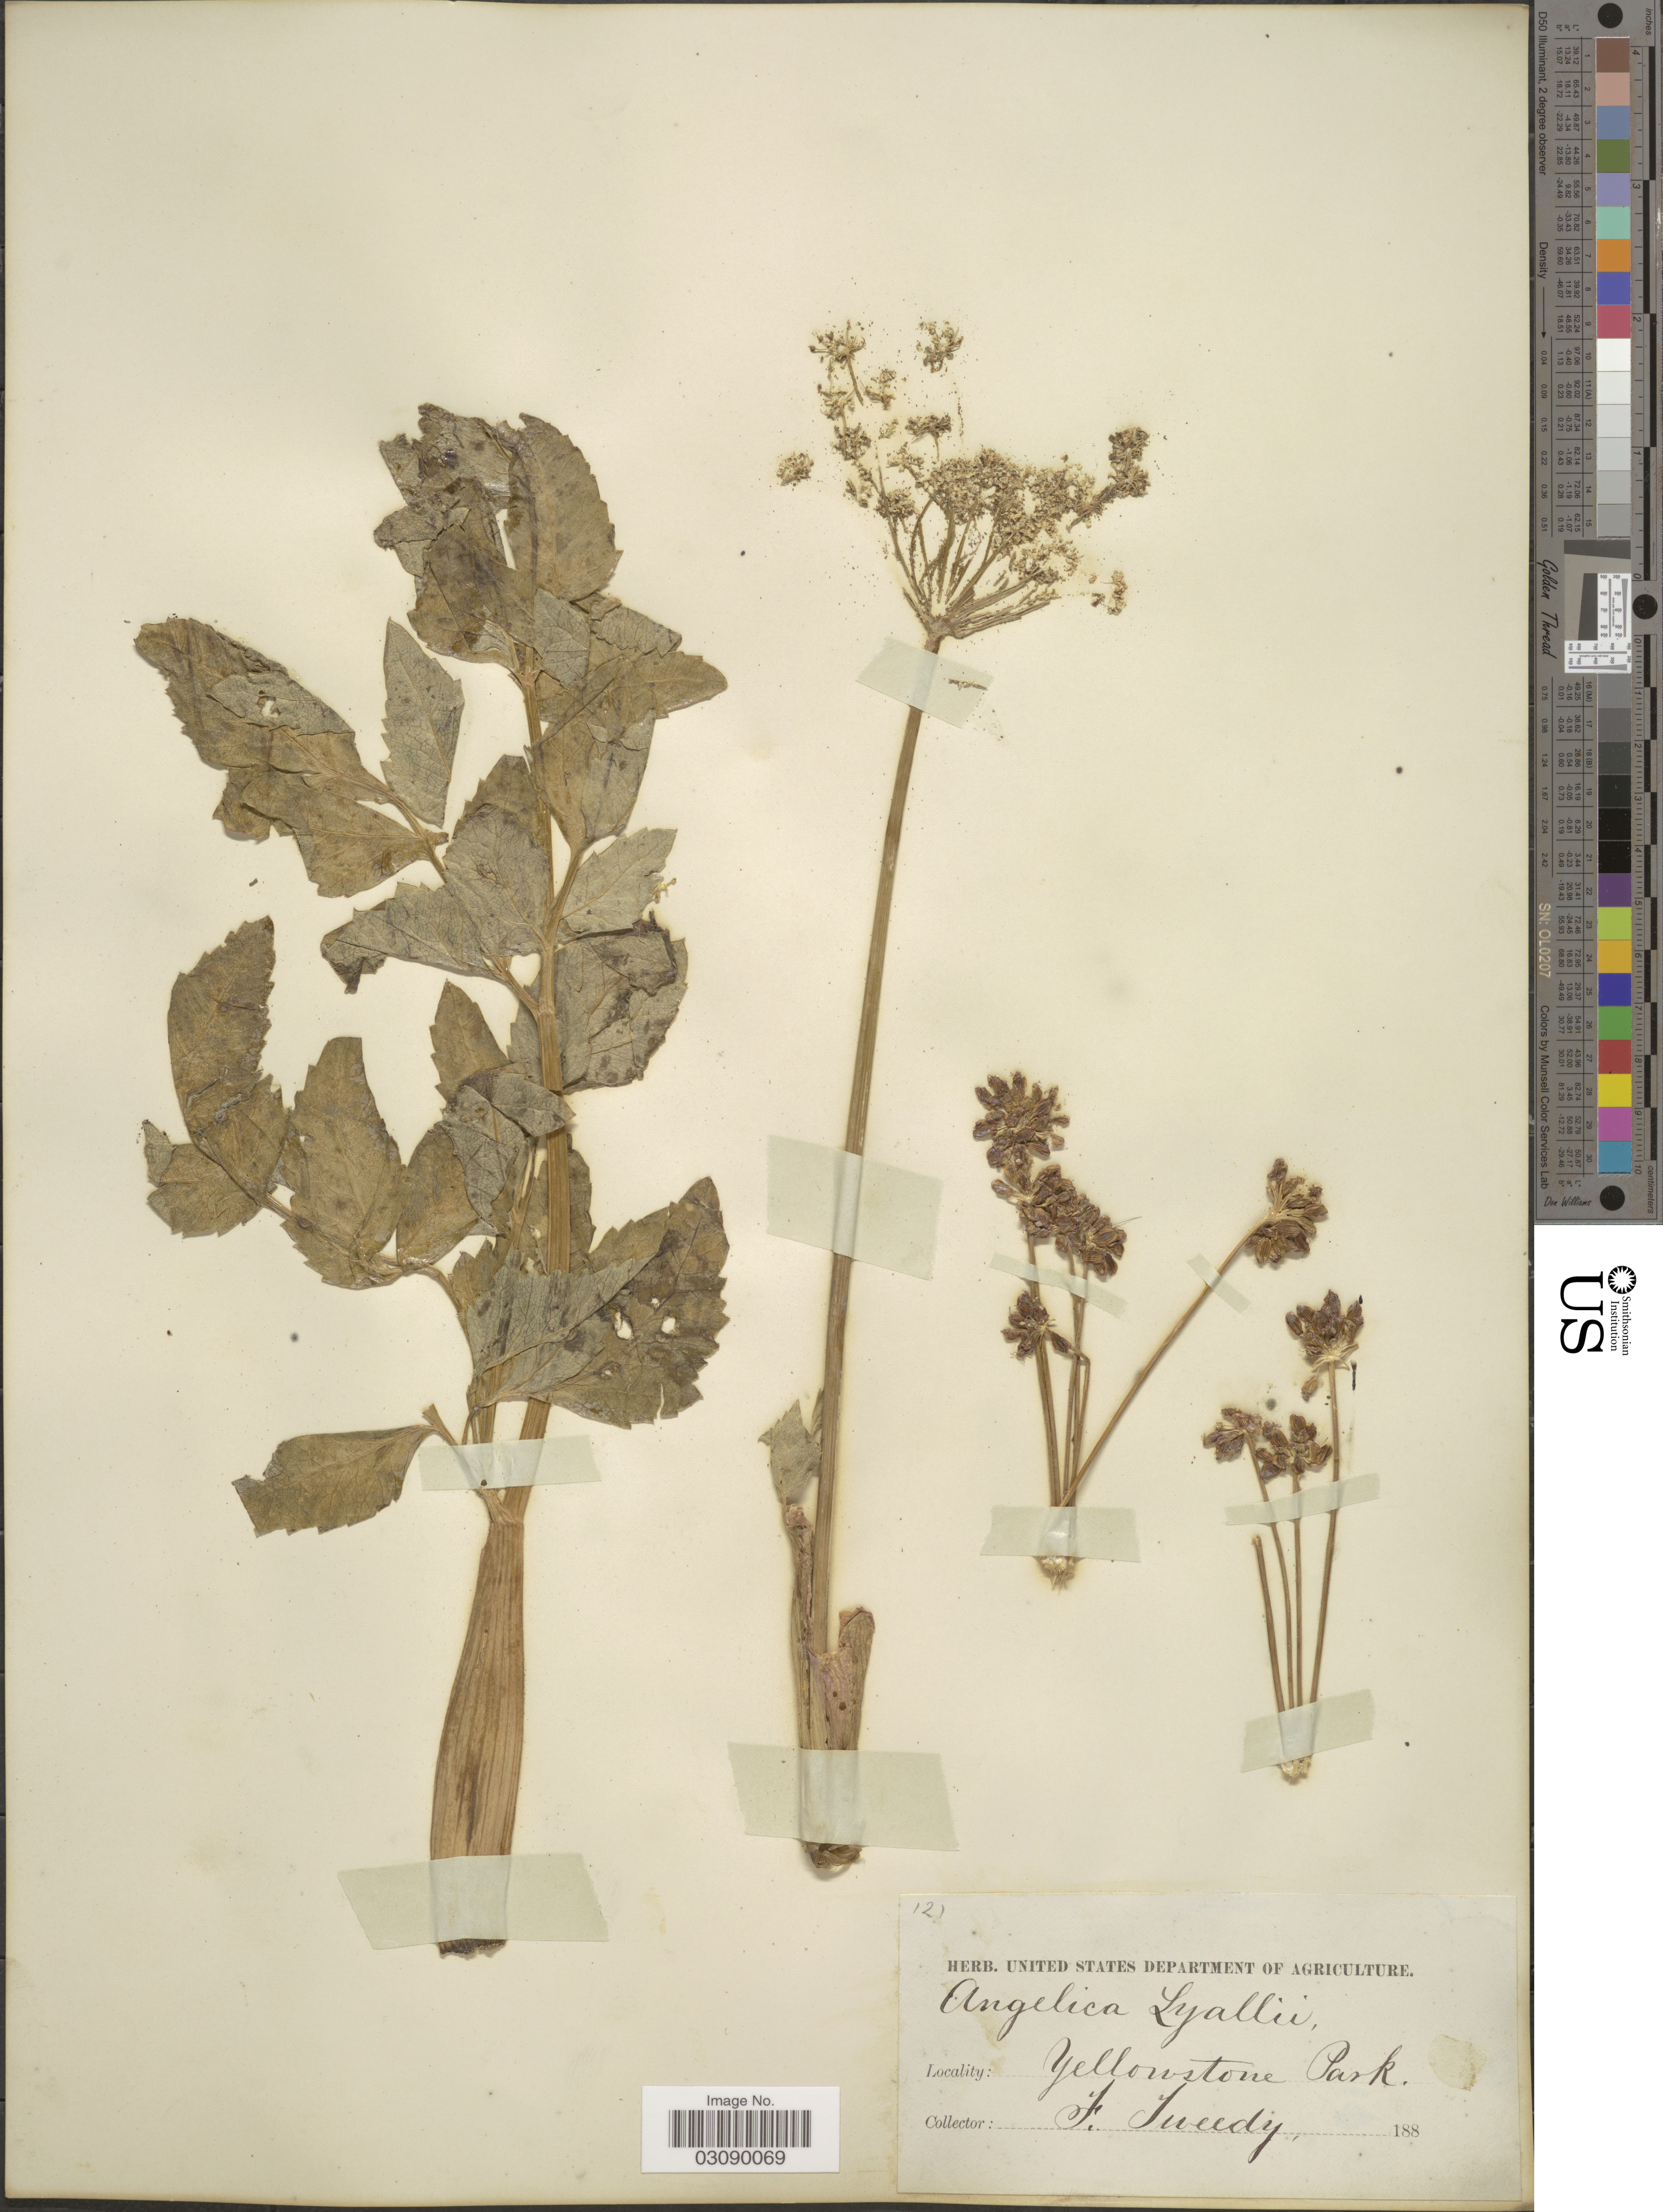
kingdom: Plantae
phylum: Tracheophyta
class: Magnoliopsida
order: Apiales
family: Apiaceae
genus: Angelica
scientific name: Angelica arguta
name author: Nutt.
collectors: F. Tweedy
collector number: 127*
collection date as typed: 188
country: United States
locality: Yellowstone Park.